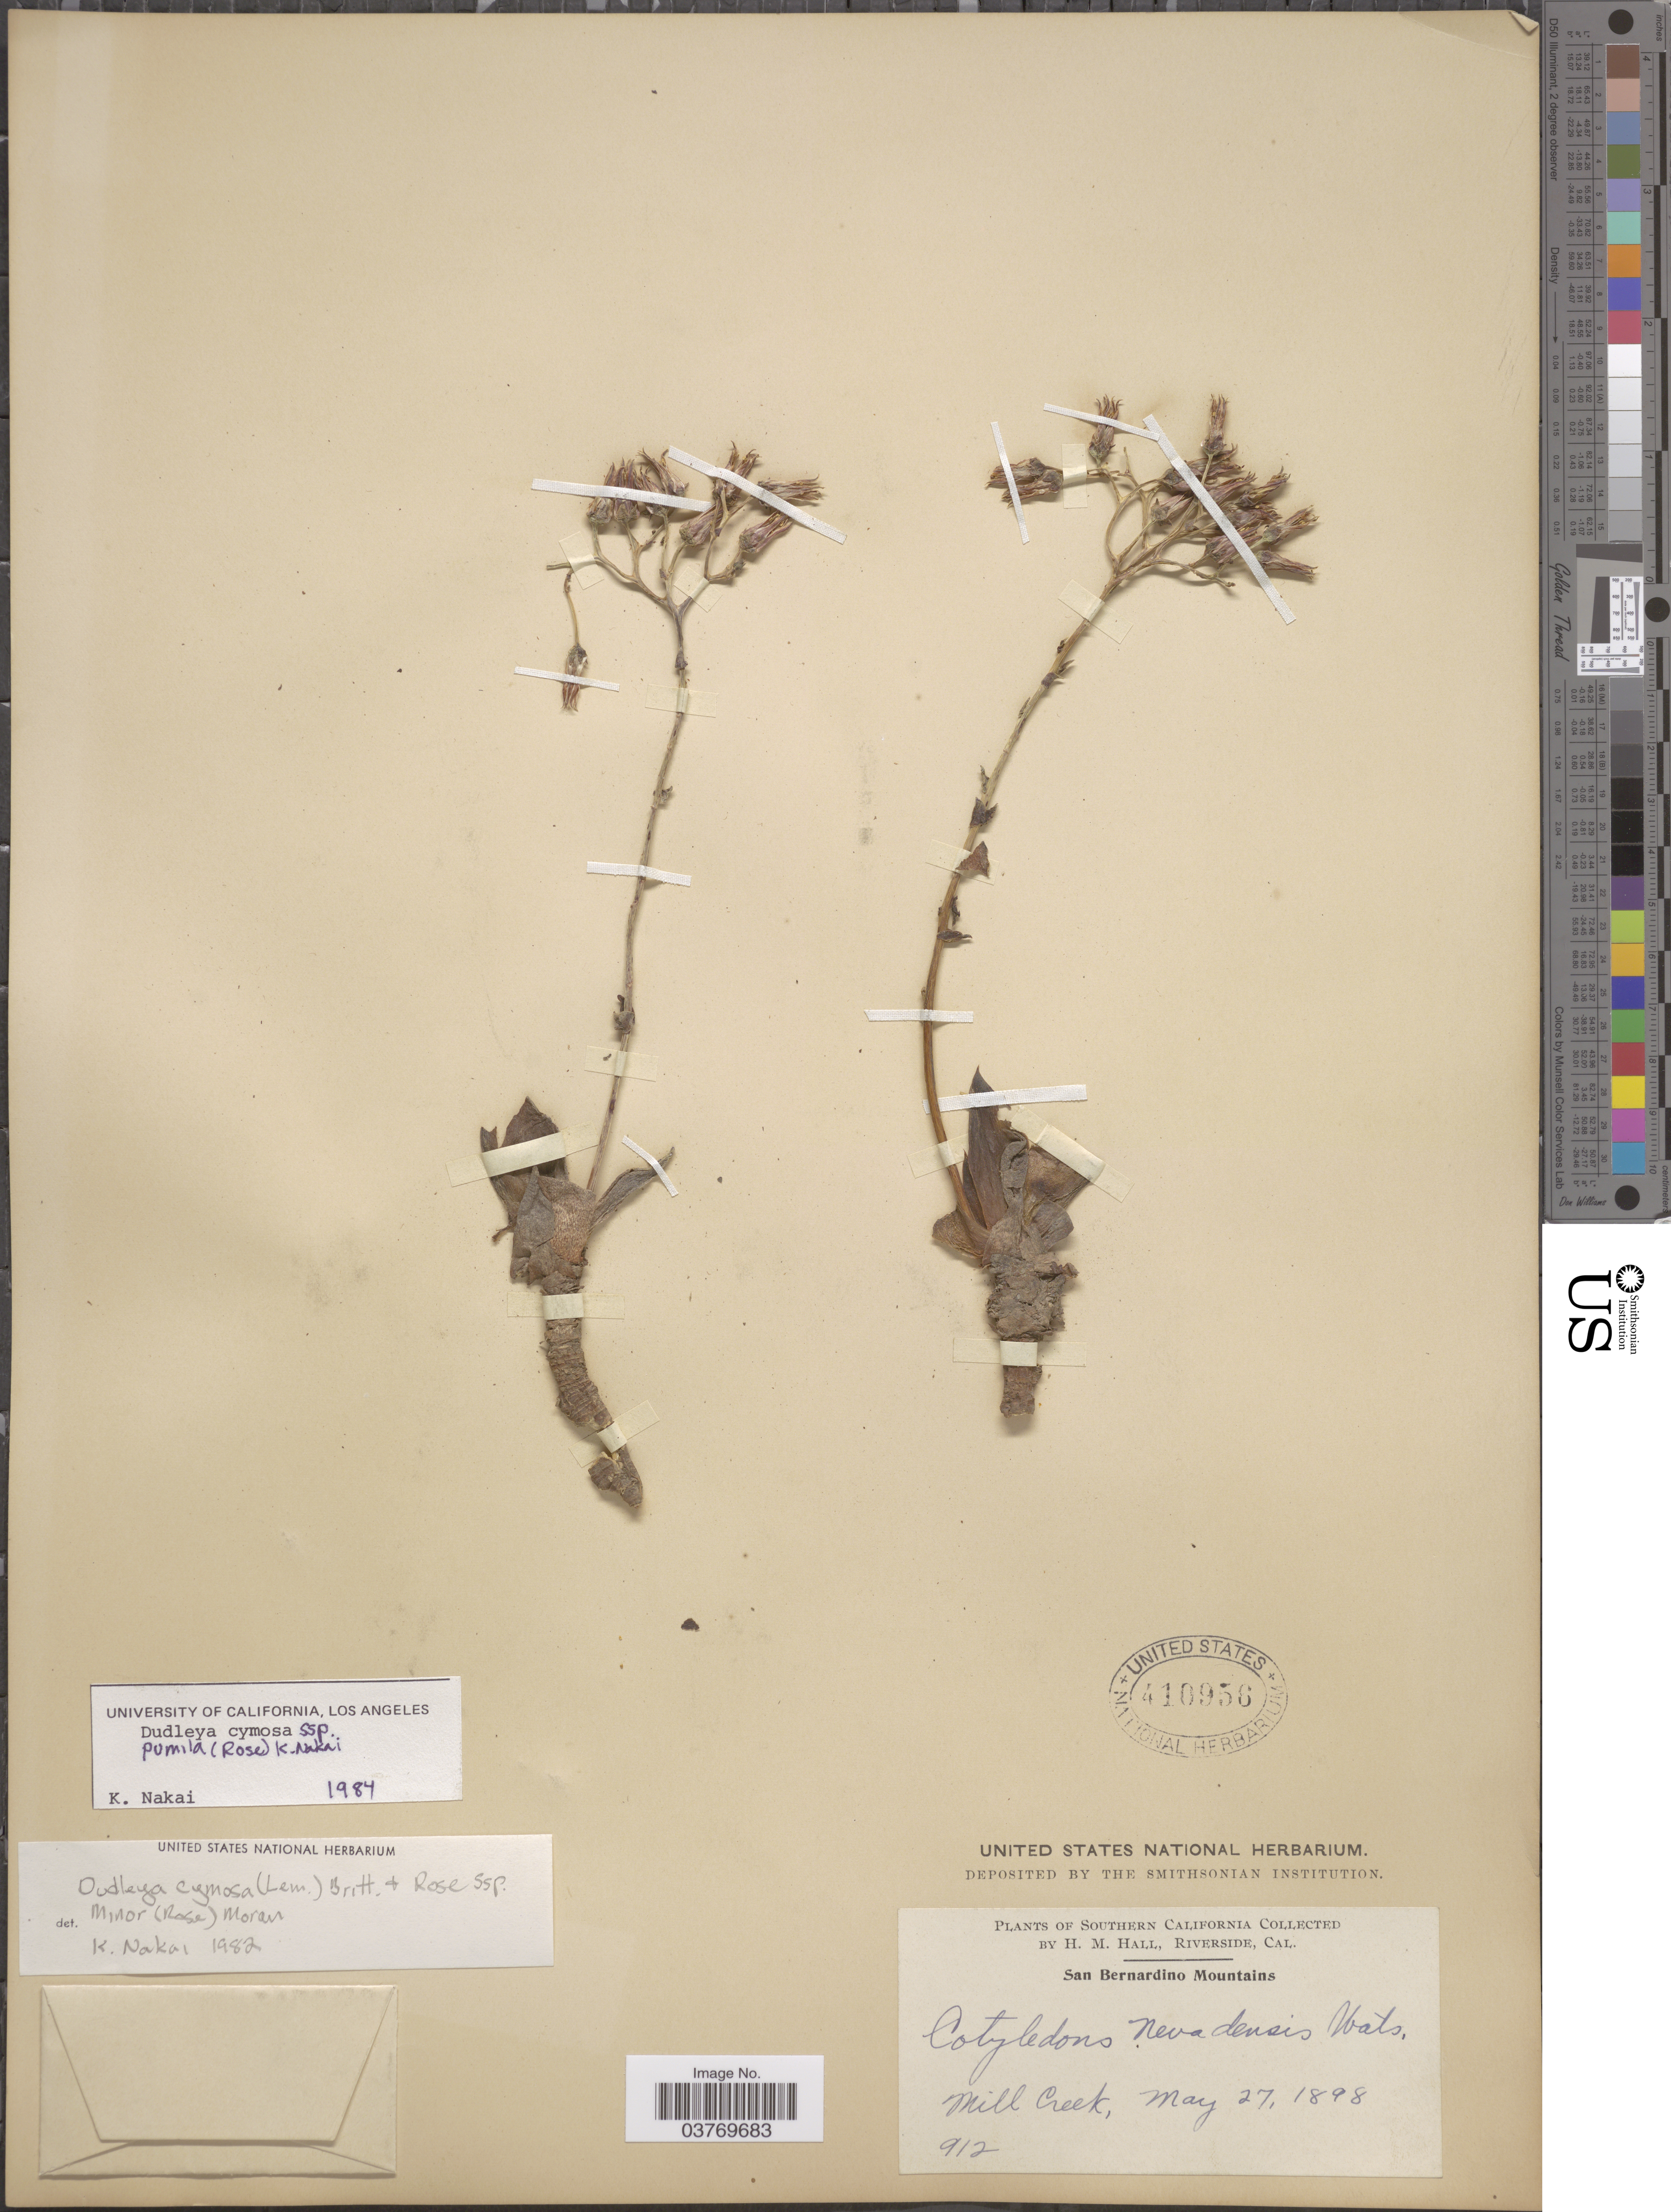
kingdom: Plantae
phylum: Tracheophyta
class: Magnoliopsida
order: Saxifragales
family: Crassulaceae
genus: Dudleya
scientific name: Dudleya cymosa subsp. pumila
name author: (Rose) K.M. Nakai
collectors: H. M. Hall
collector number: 912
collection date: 1898-05-27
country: United States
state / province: California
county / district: San Bernardino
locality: Southern California. San Bernardino Mountains. Mill Creek.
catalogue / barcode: US 410956